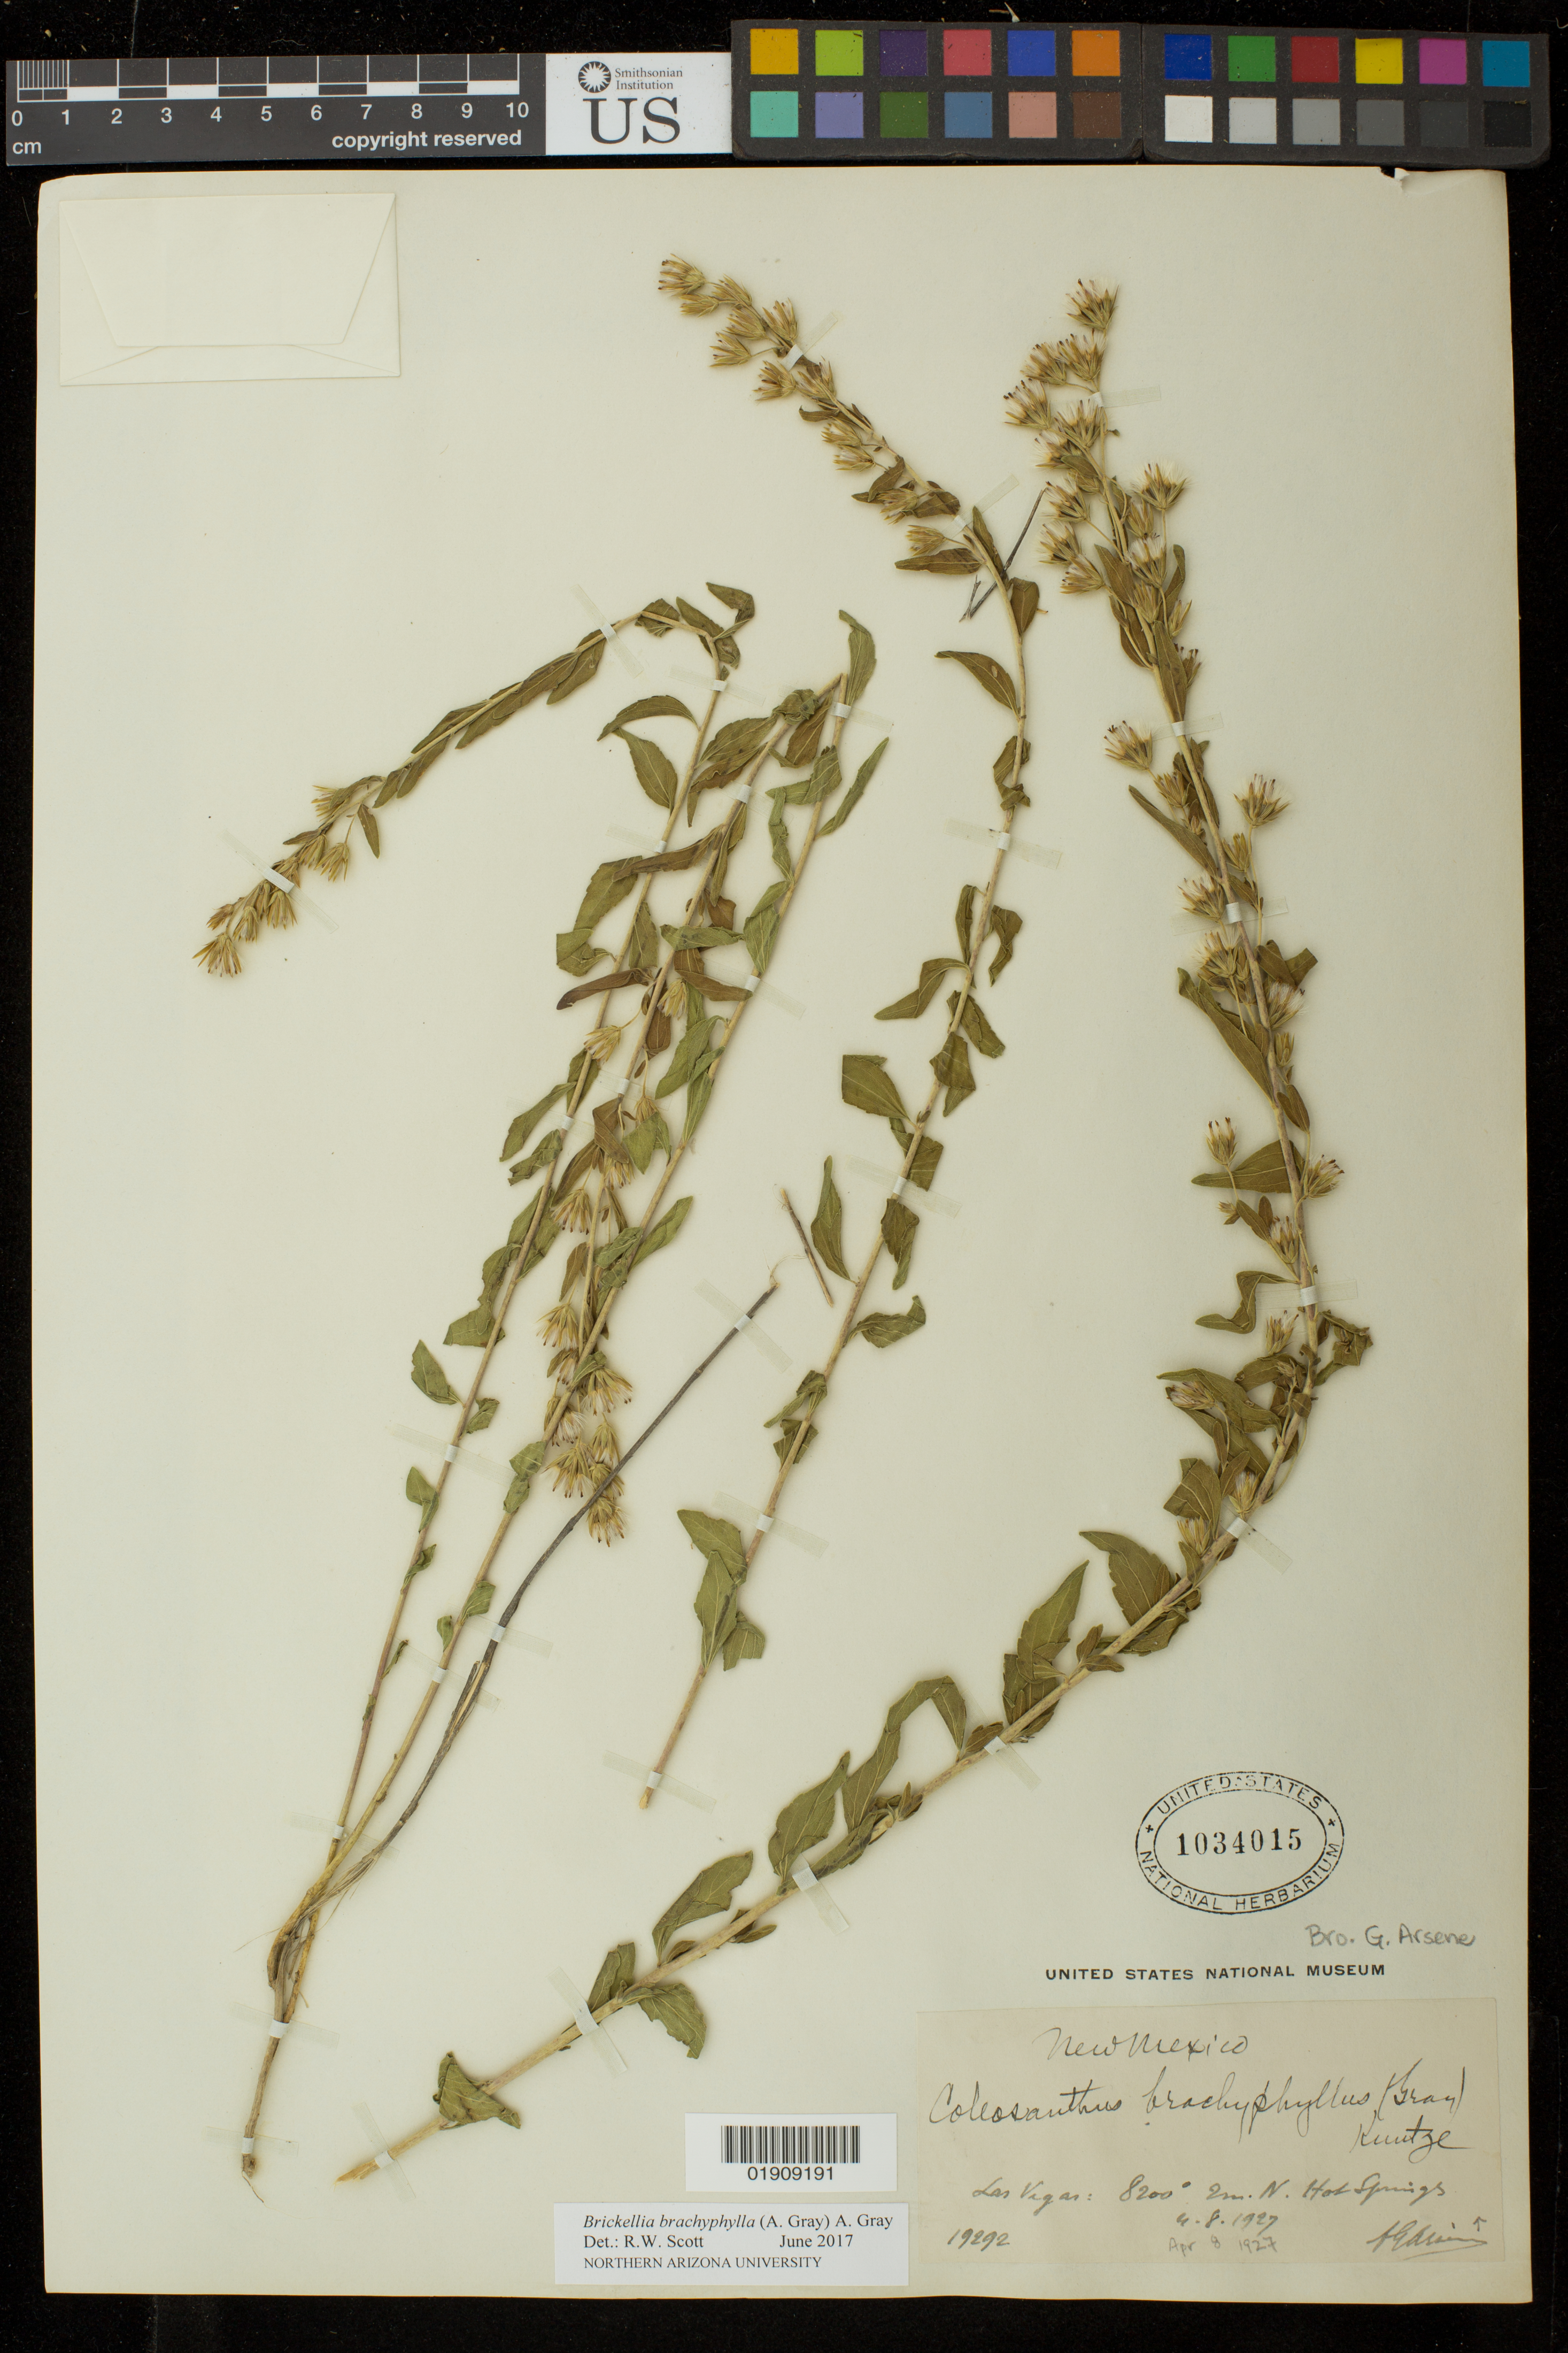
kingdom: Plantae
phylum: Tracheophyta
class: Magnoliopsida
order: Asterales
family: Asteraceae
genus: Brickellia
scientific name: Brickellia brachyphylla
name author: (A. Gray) A. Gray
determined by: Scott, R. W.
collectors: Bro. G. Arsène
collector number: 19292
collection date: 1927-04-08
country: United States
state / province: New Mexico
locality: Las Vegas: 2 m N Hot Springs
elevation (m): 2499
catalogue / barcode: US 1034015